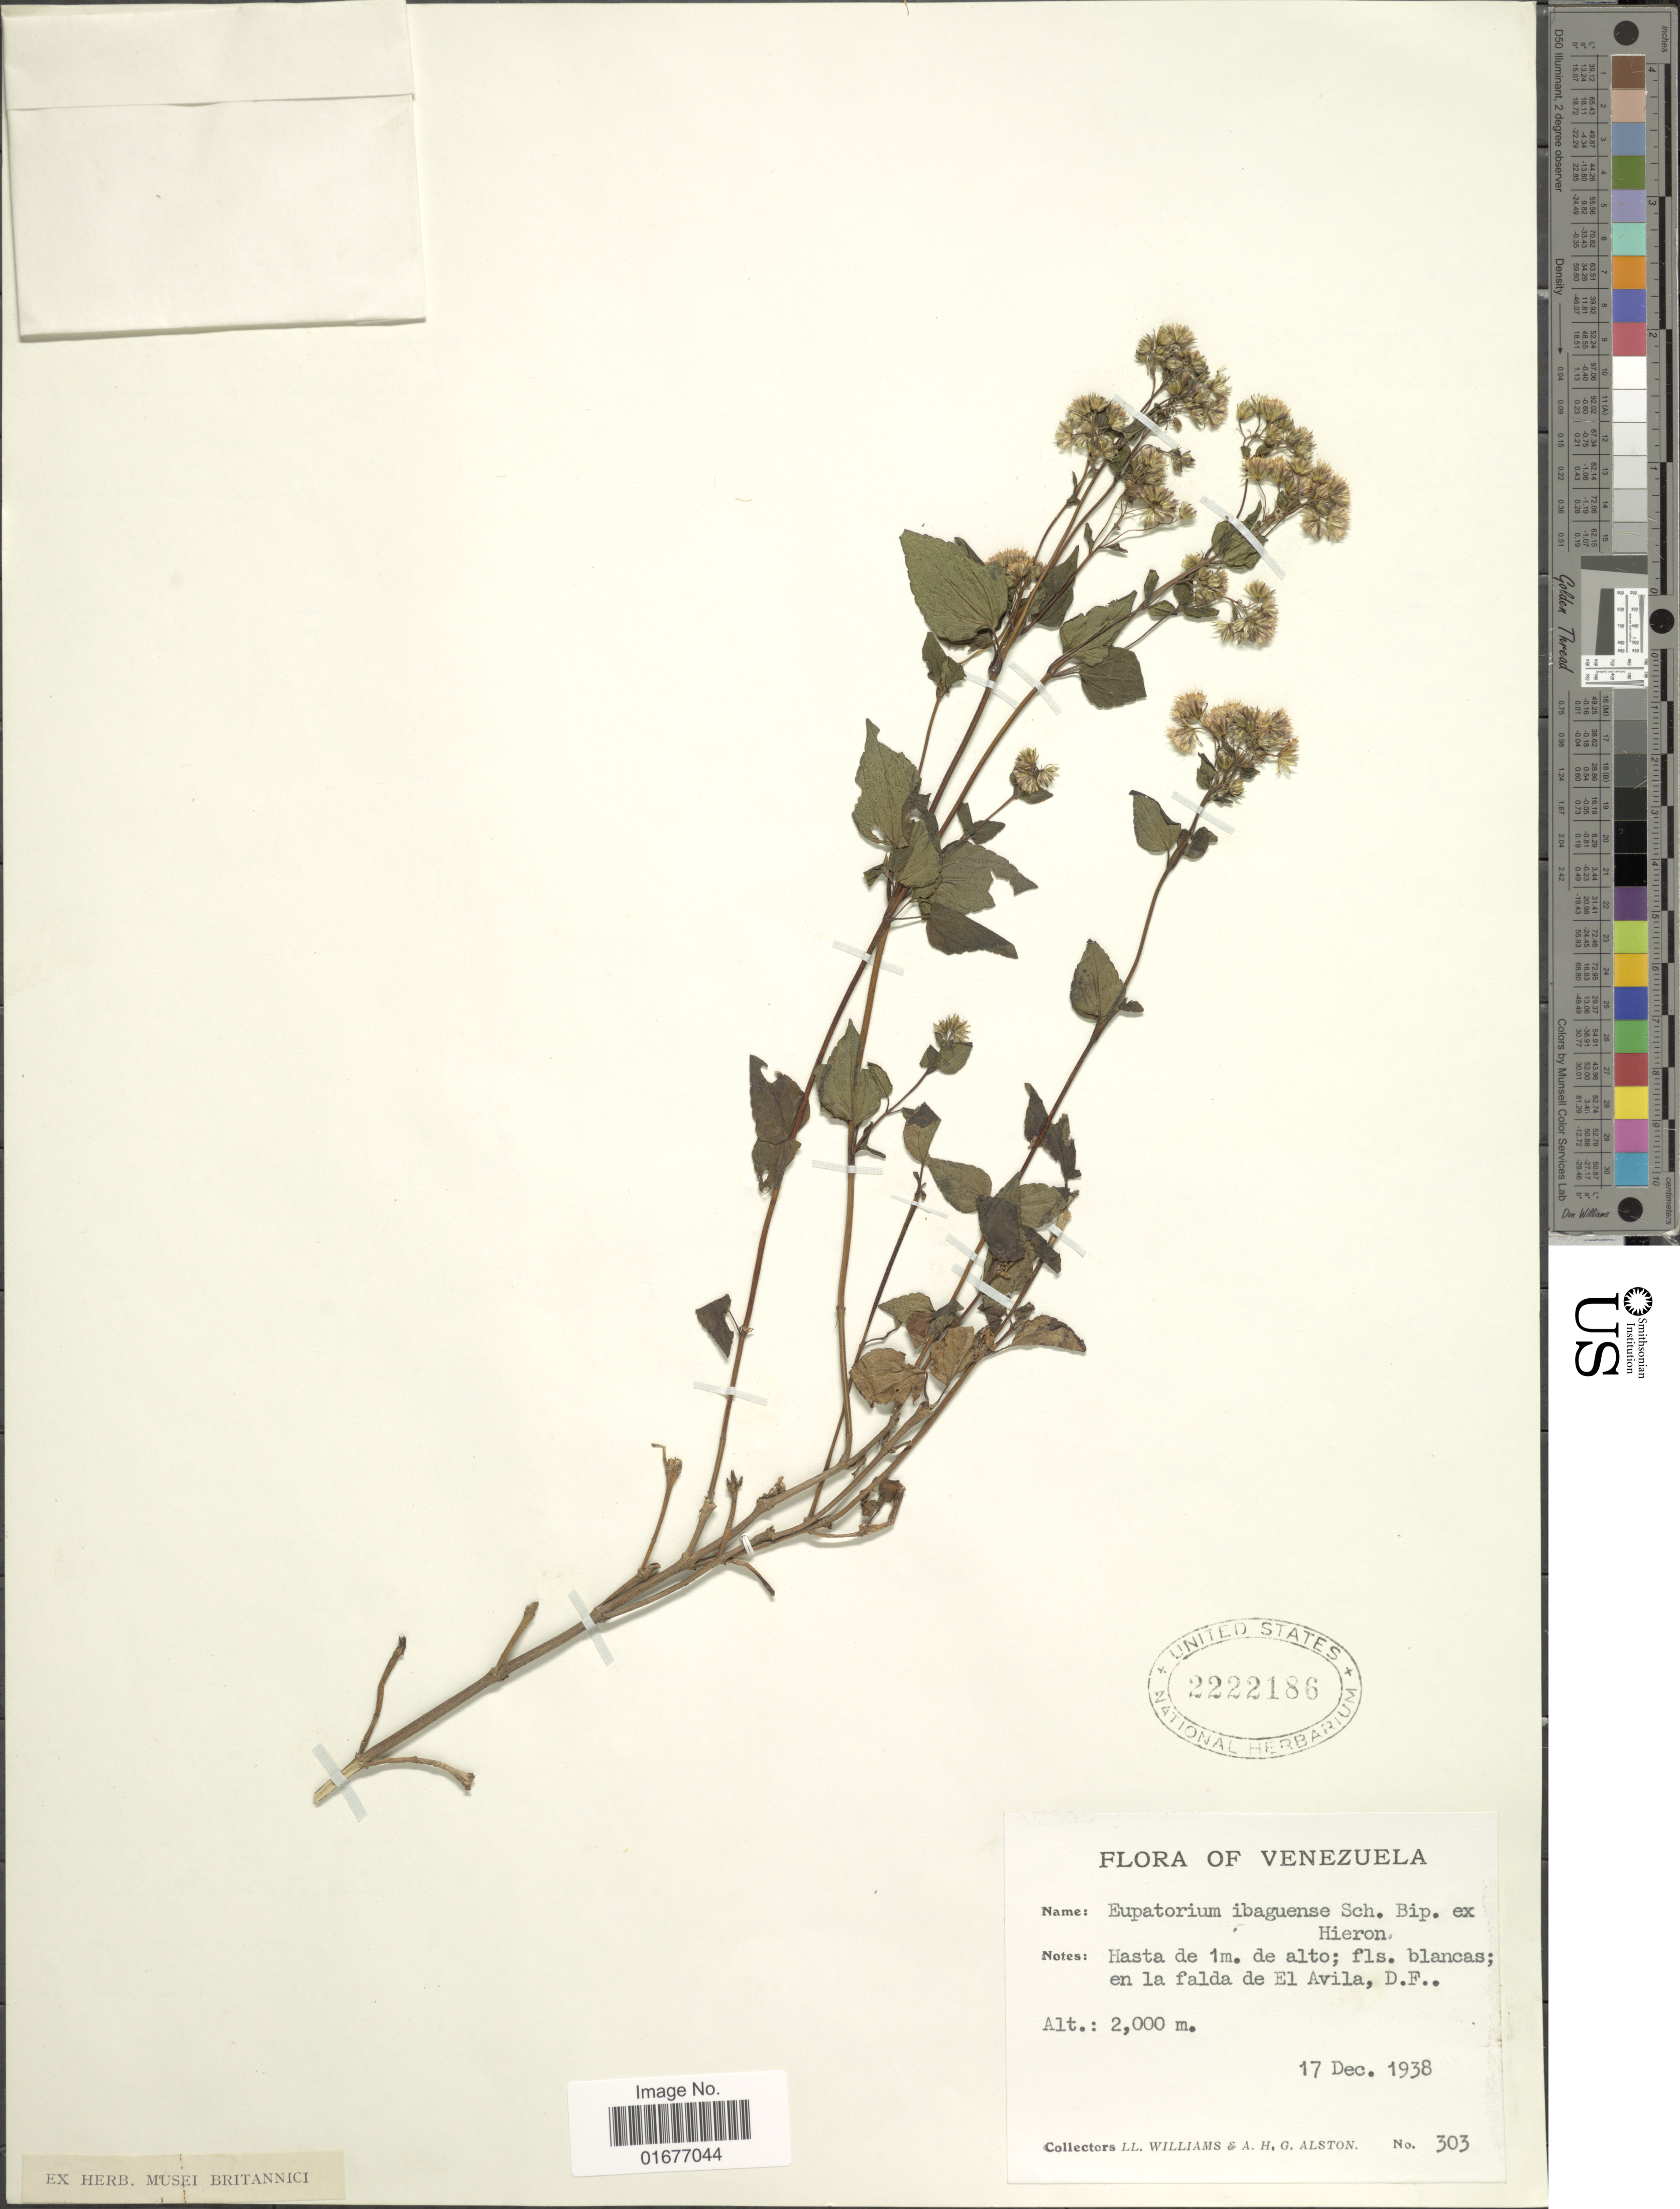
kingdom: Plantae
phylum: Tracheophyta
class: Magnoliopsida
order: Asterales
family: Asteraceae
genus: Ageratina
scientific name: Ageratina ibaguensis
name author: (Sch. Bip. ex Hieron.) R.M. King & H. Rob.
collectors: Ll. Williams & A. H. Alston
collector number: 303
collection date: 1938-12-17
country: Venezuela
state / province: Miranda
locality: En la galda de El Avila, D. F.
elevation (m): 2000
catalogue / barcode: US 2222186